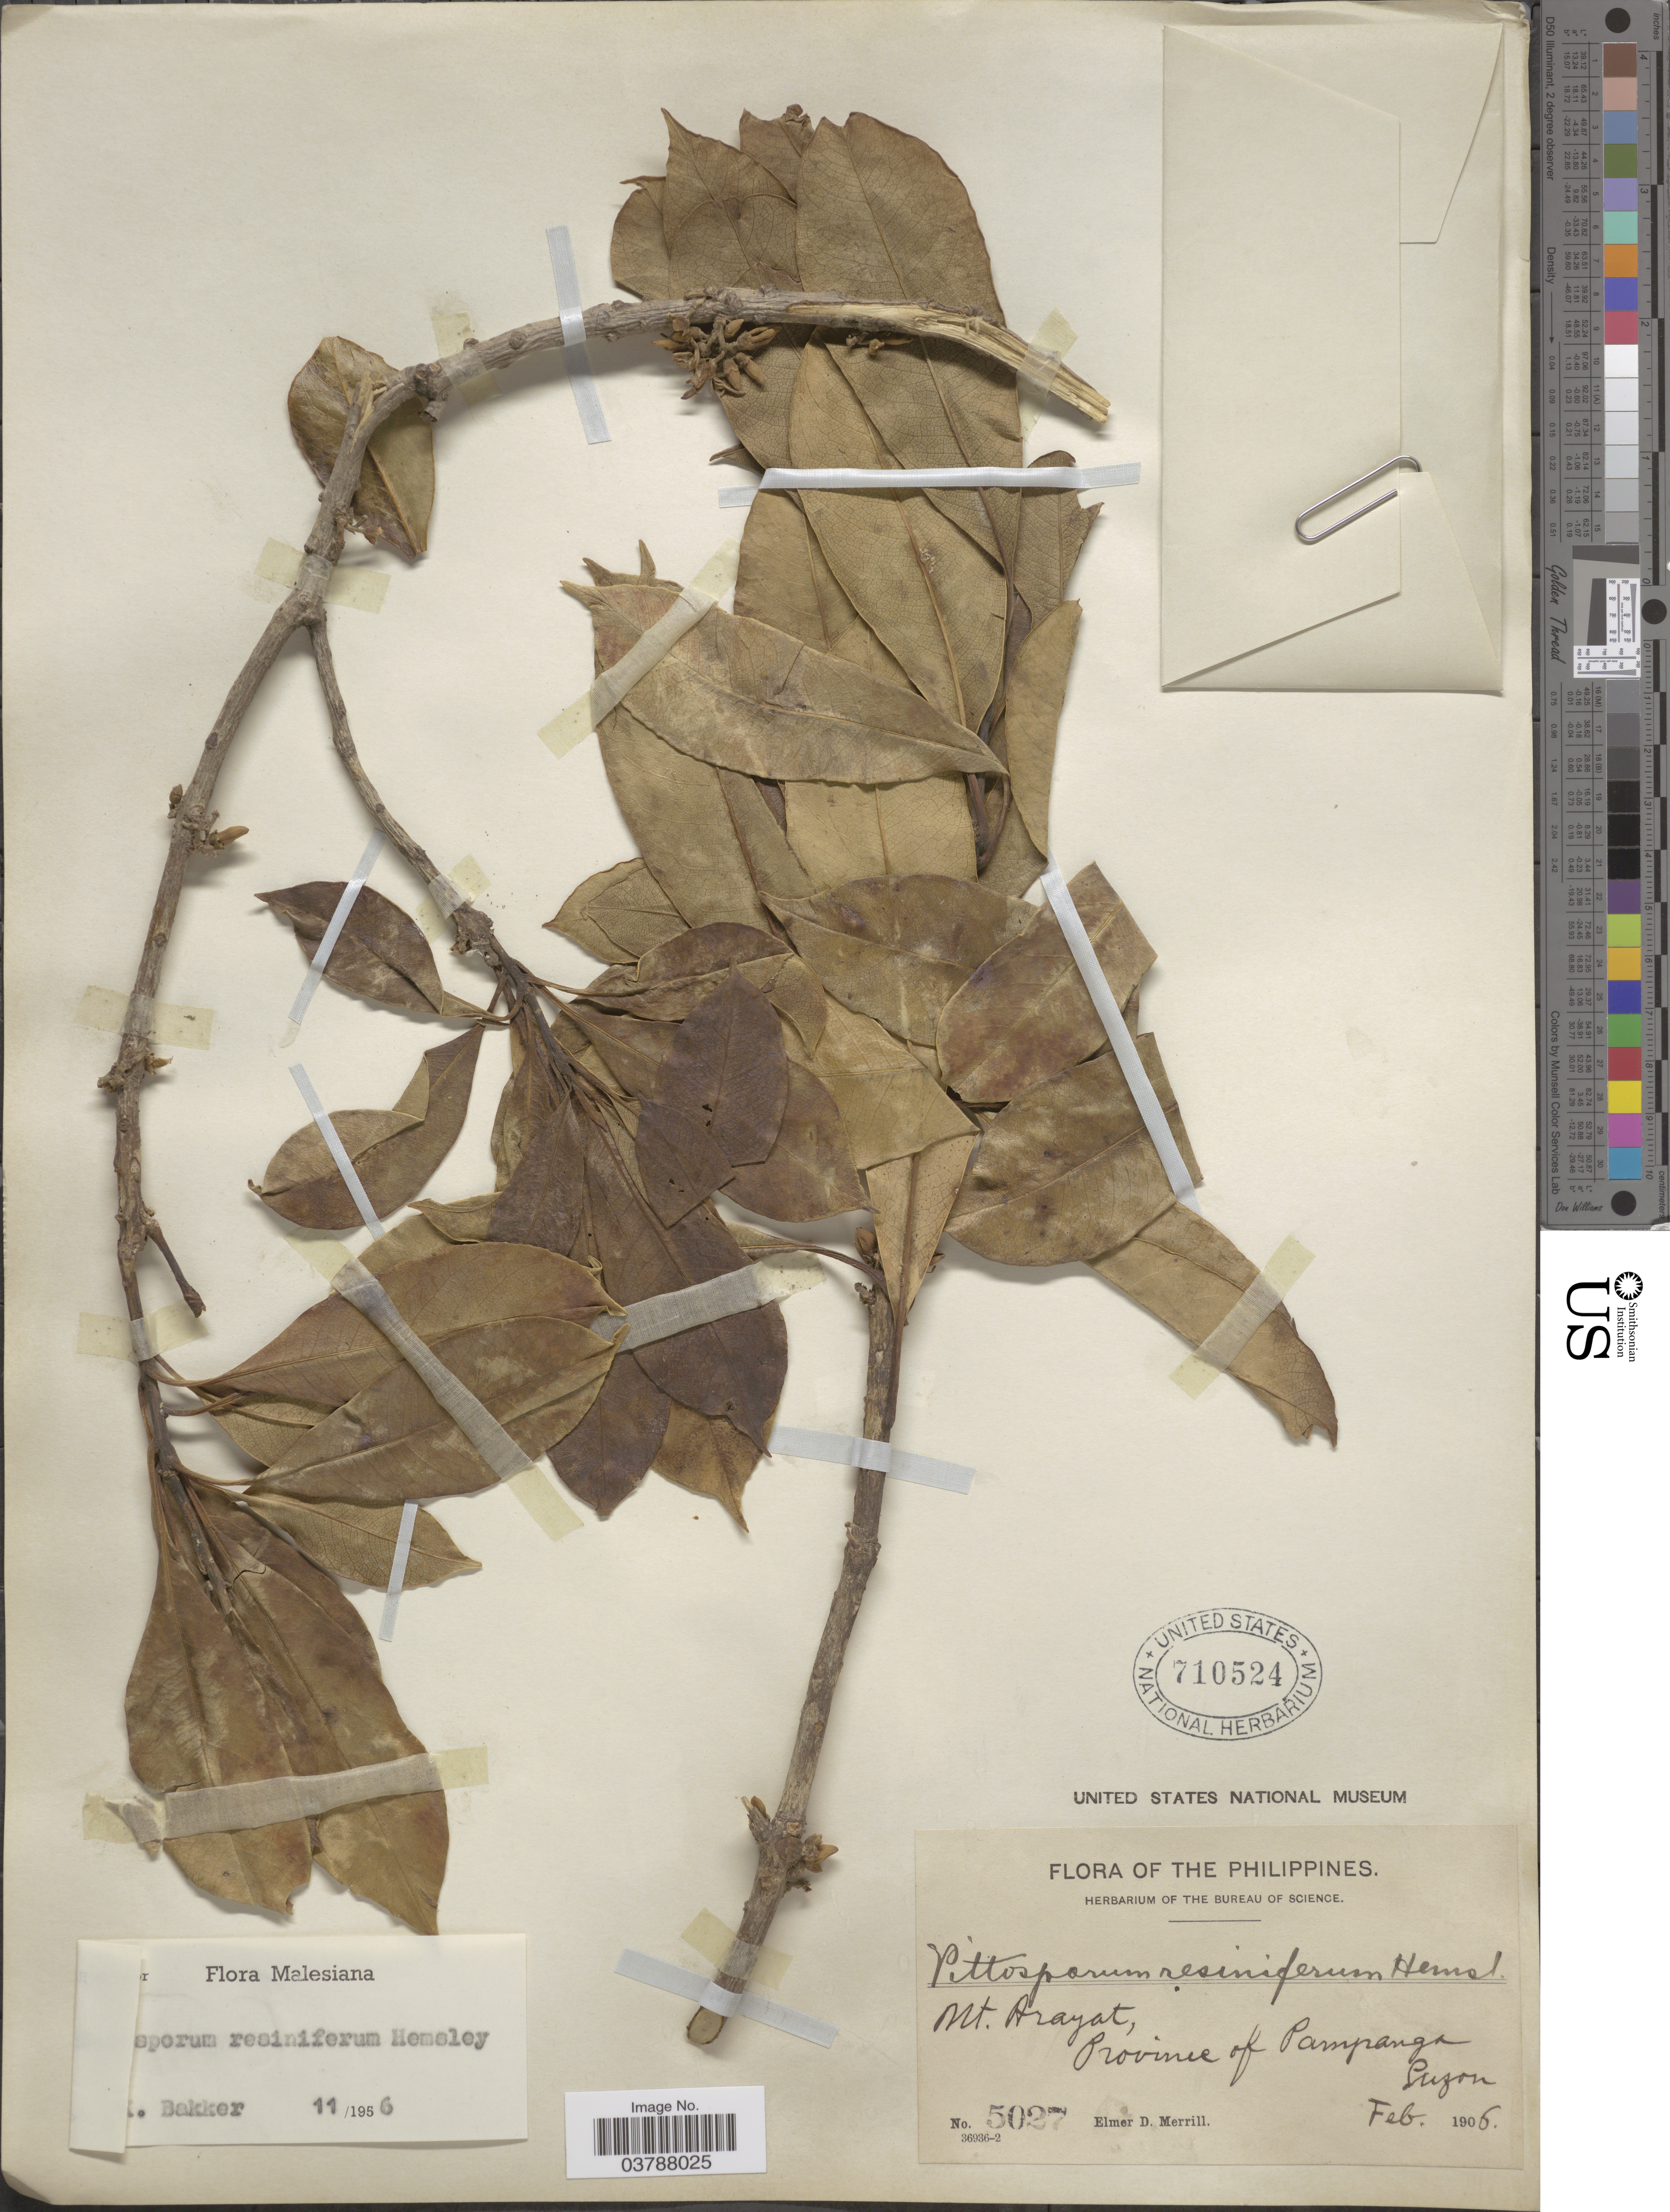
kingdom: Plantae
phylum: Tracheophyta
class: Magnoliopsida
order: Apiales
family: Pittosporaceae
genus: Pittosporum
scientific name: Pittosporum resiniferum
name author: Hemsl.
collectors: E. D. Merrill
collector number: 5027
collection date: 1906-02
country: Philippines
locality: Mt. Arayat, Province of Pampanga, Luzon.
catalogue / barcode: US 710524